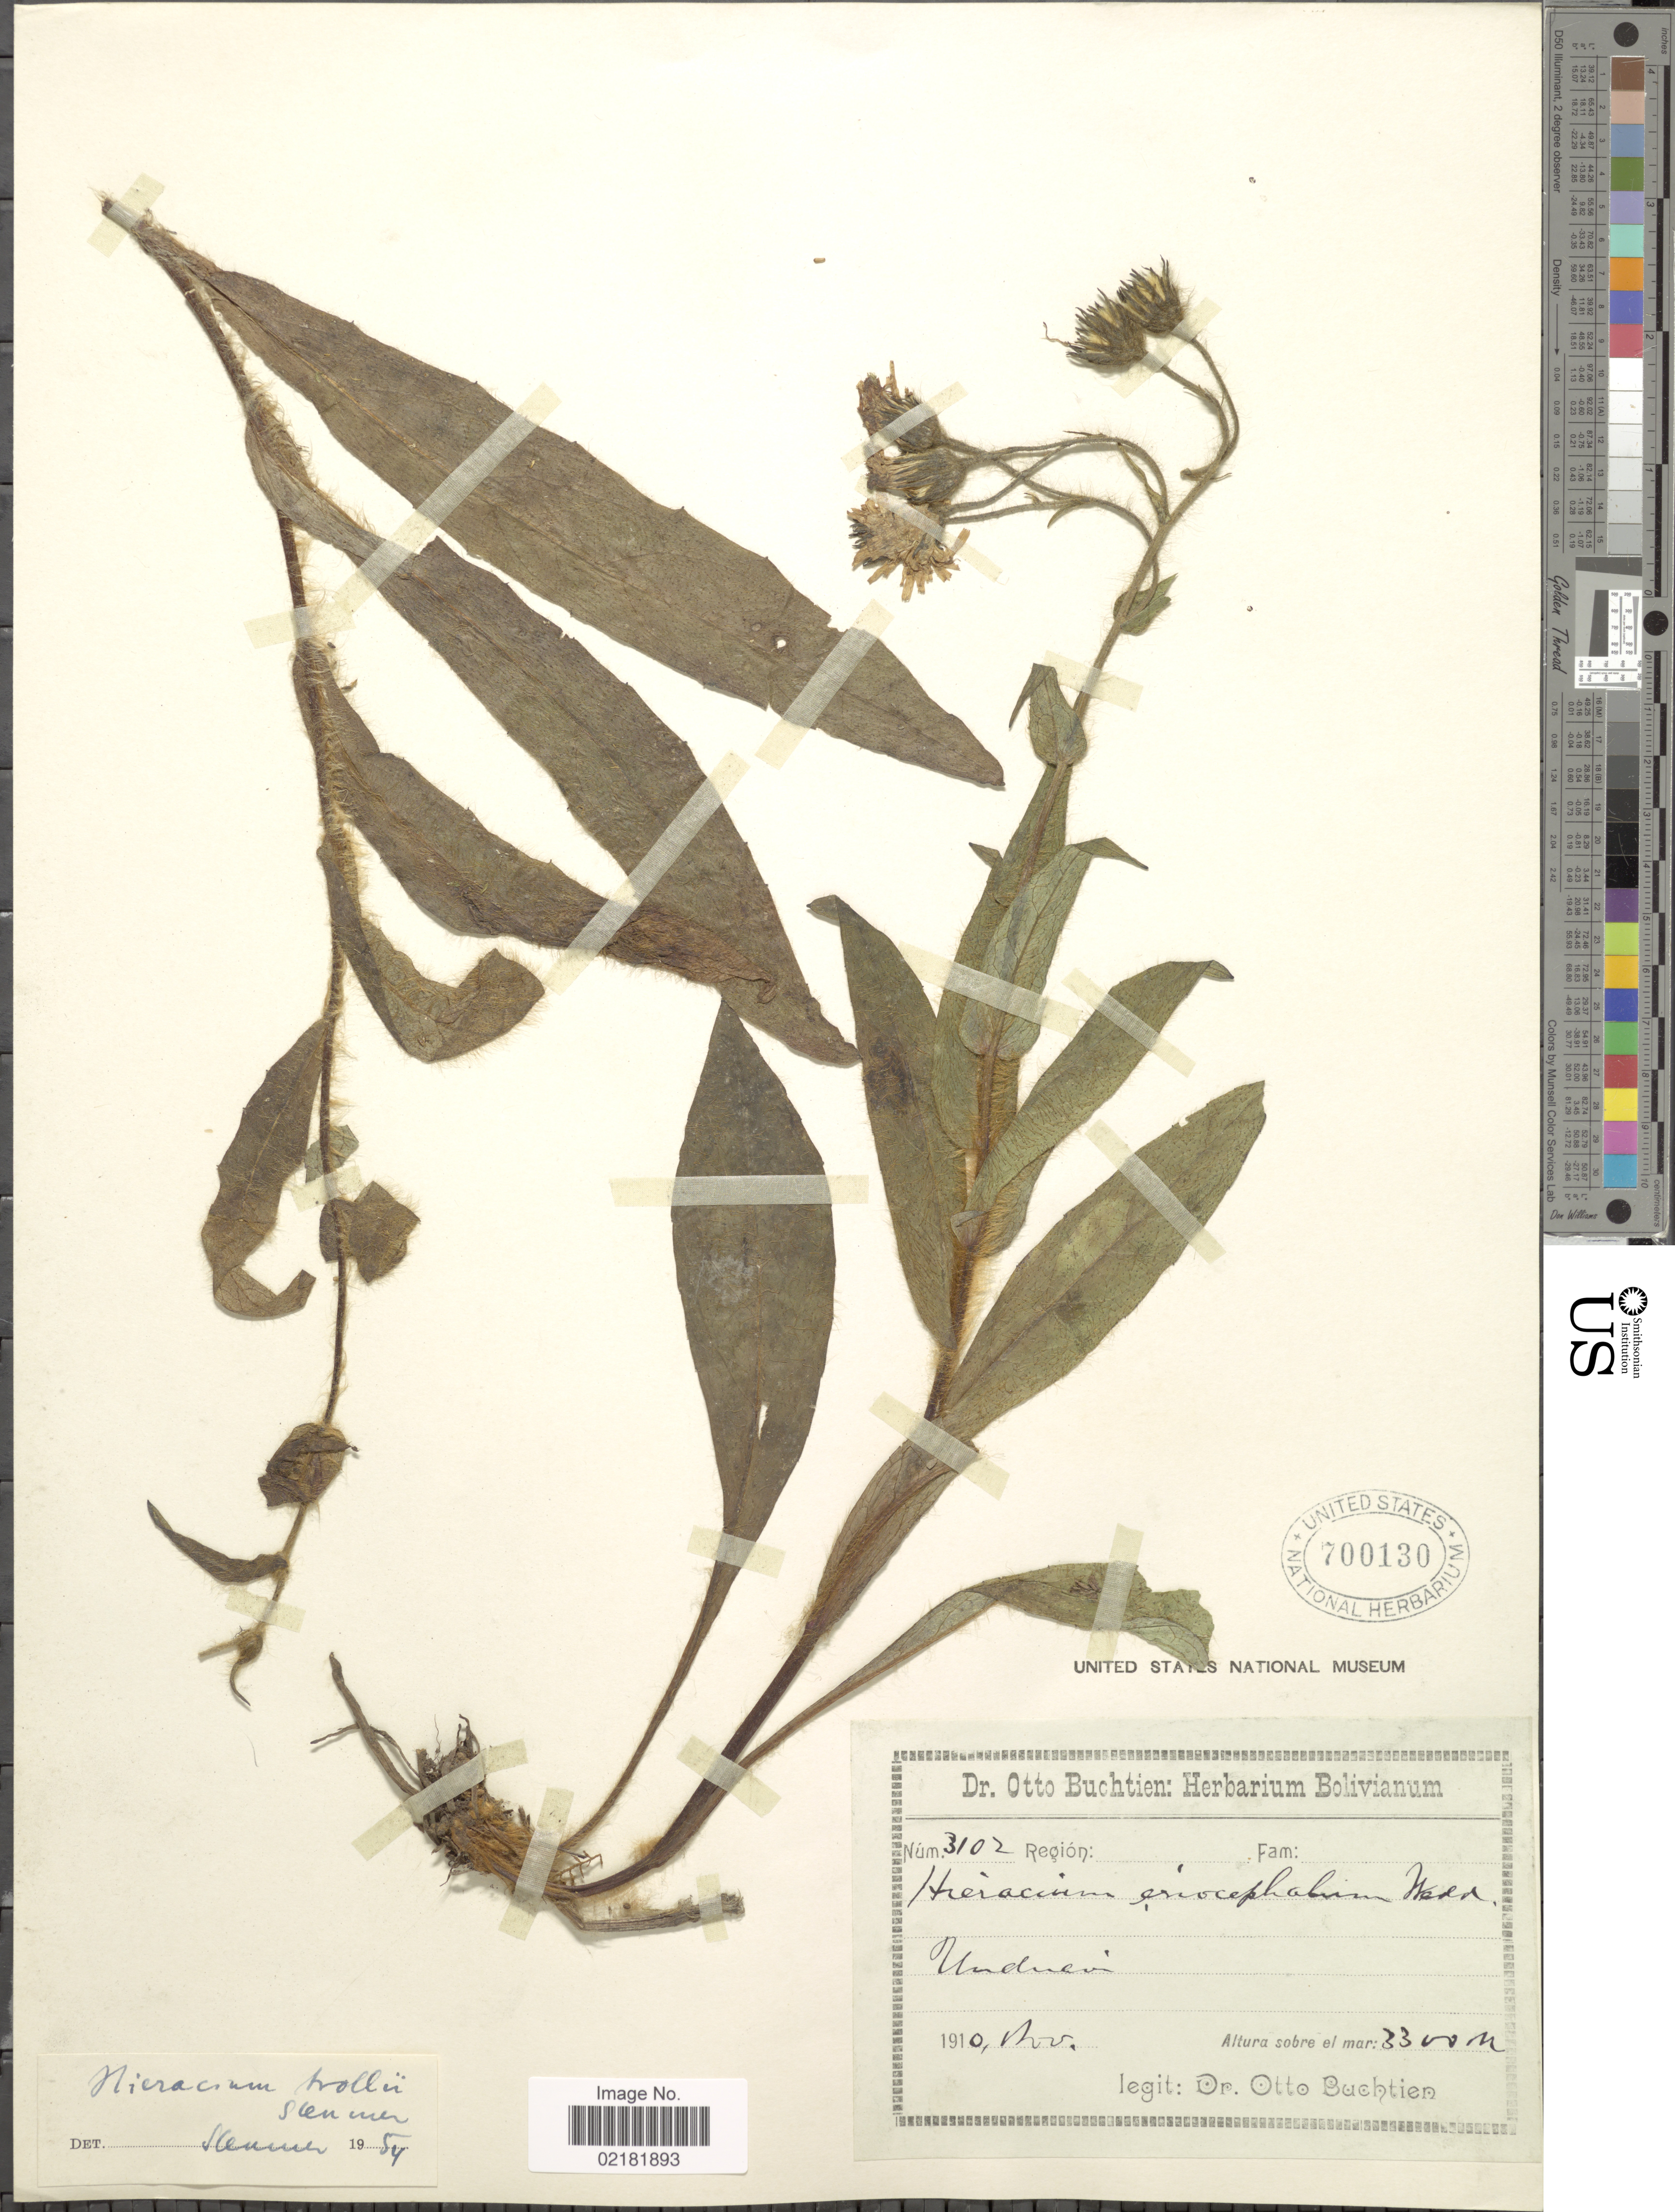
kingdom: Plantae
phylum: Tracheophyta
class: Magnoliopsida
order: Asterales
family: Asteraceae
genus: Hieracium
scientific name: Hieracium trollii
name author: Sleumer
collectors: O. Buchtien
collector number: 3102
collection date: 1910-11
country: Bolivia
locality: Unduavi.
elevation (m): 3300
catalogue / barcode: US 700130